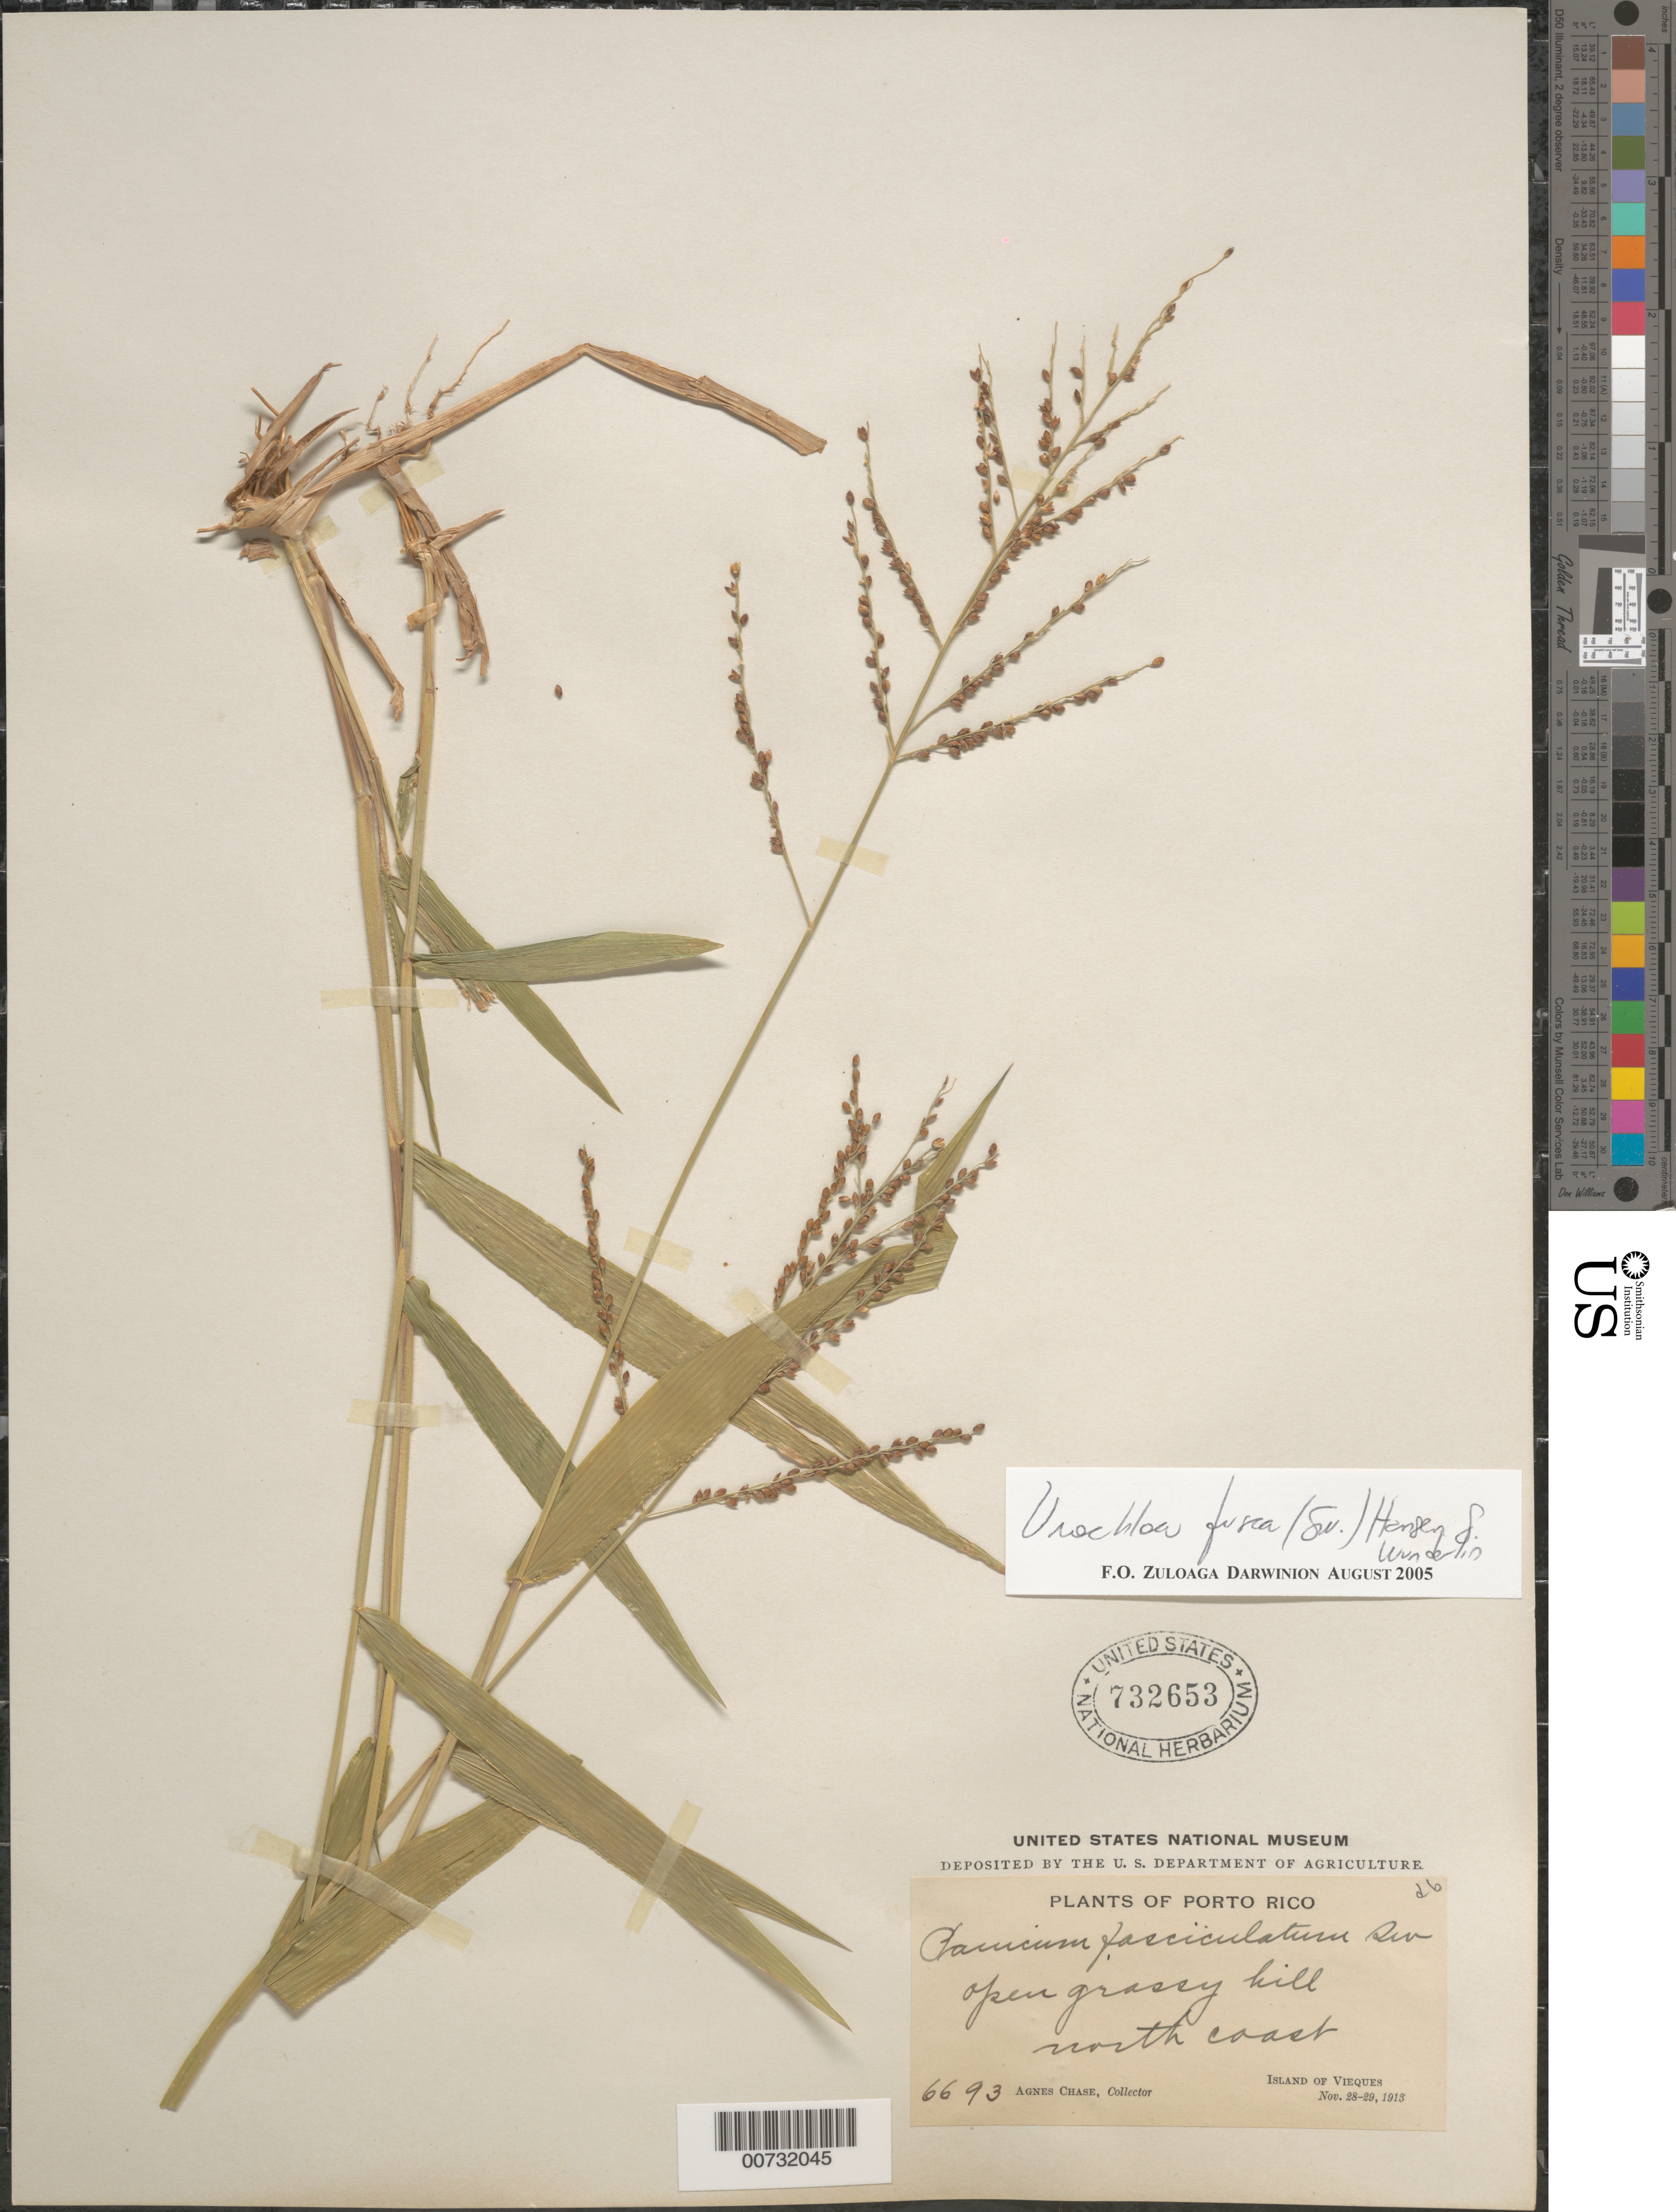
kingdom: Plantae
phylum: Tracheophyta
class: Liliopsida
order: Poales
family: Poaceae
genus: Urochloa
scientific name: Urochloa fusca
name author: (Sw.) B.F. Hansen & Wunderlin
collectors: A. Chase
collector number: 6693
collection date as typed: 28 Nov 1913 and 29 Nov 1913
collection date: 1913-11-28,1913-11-29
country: Puerto Rico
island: Vieques I.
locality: North Coast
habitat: Open grassy hill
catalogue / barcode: US 732653